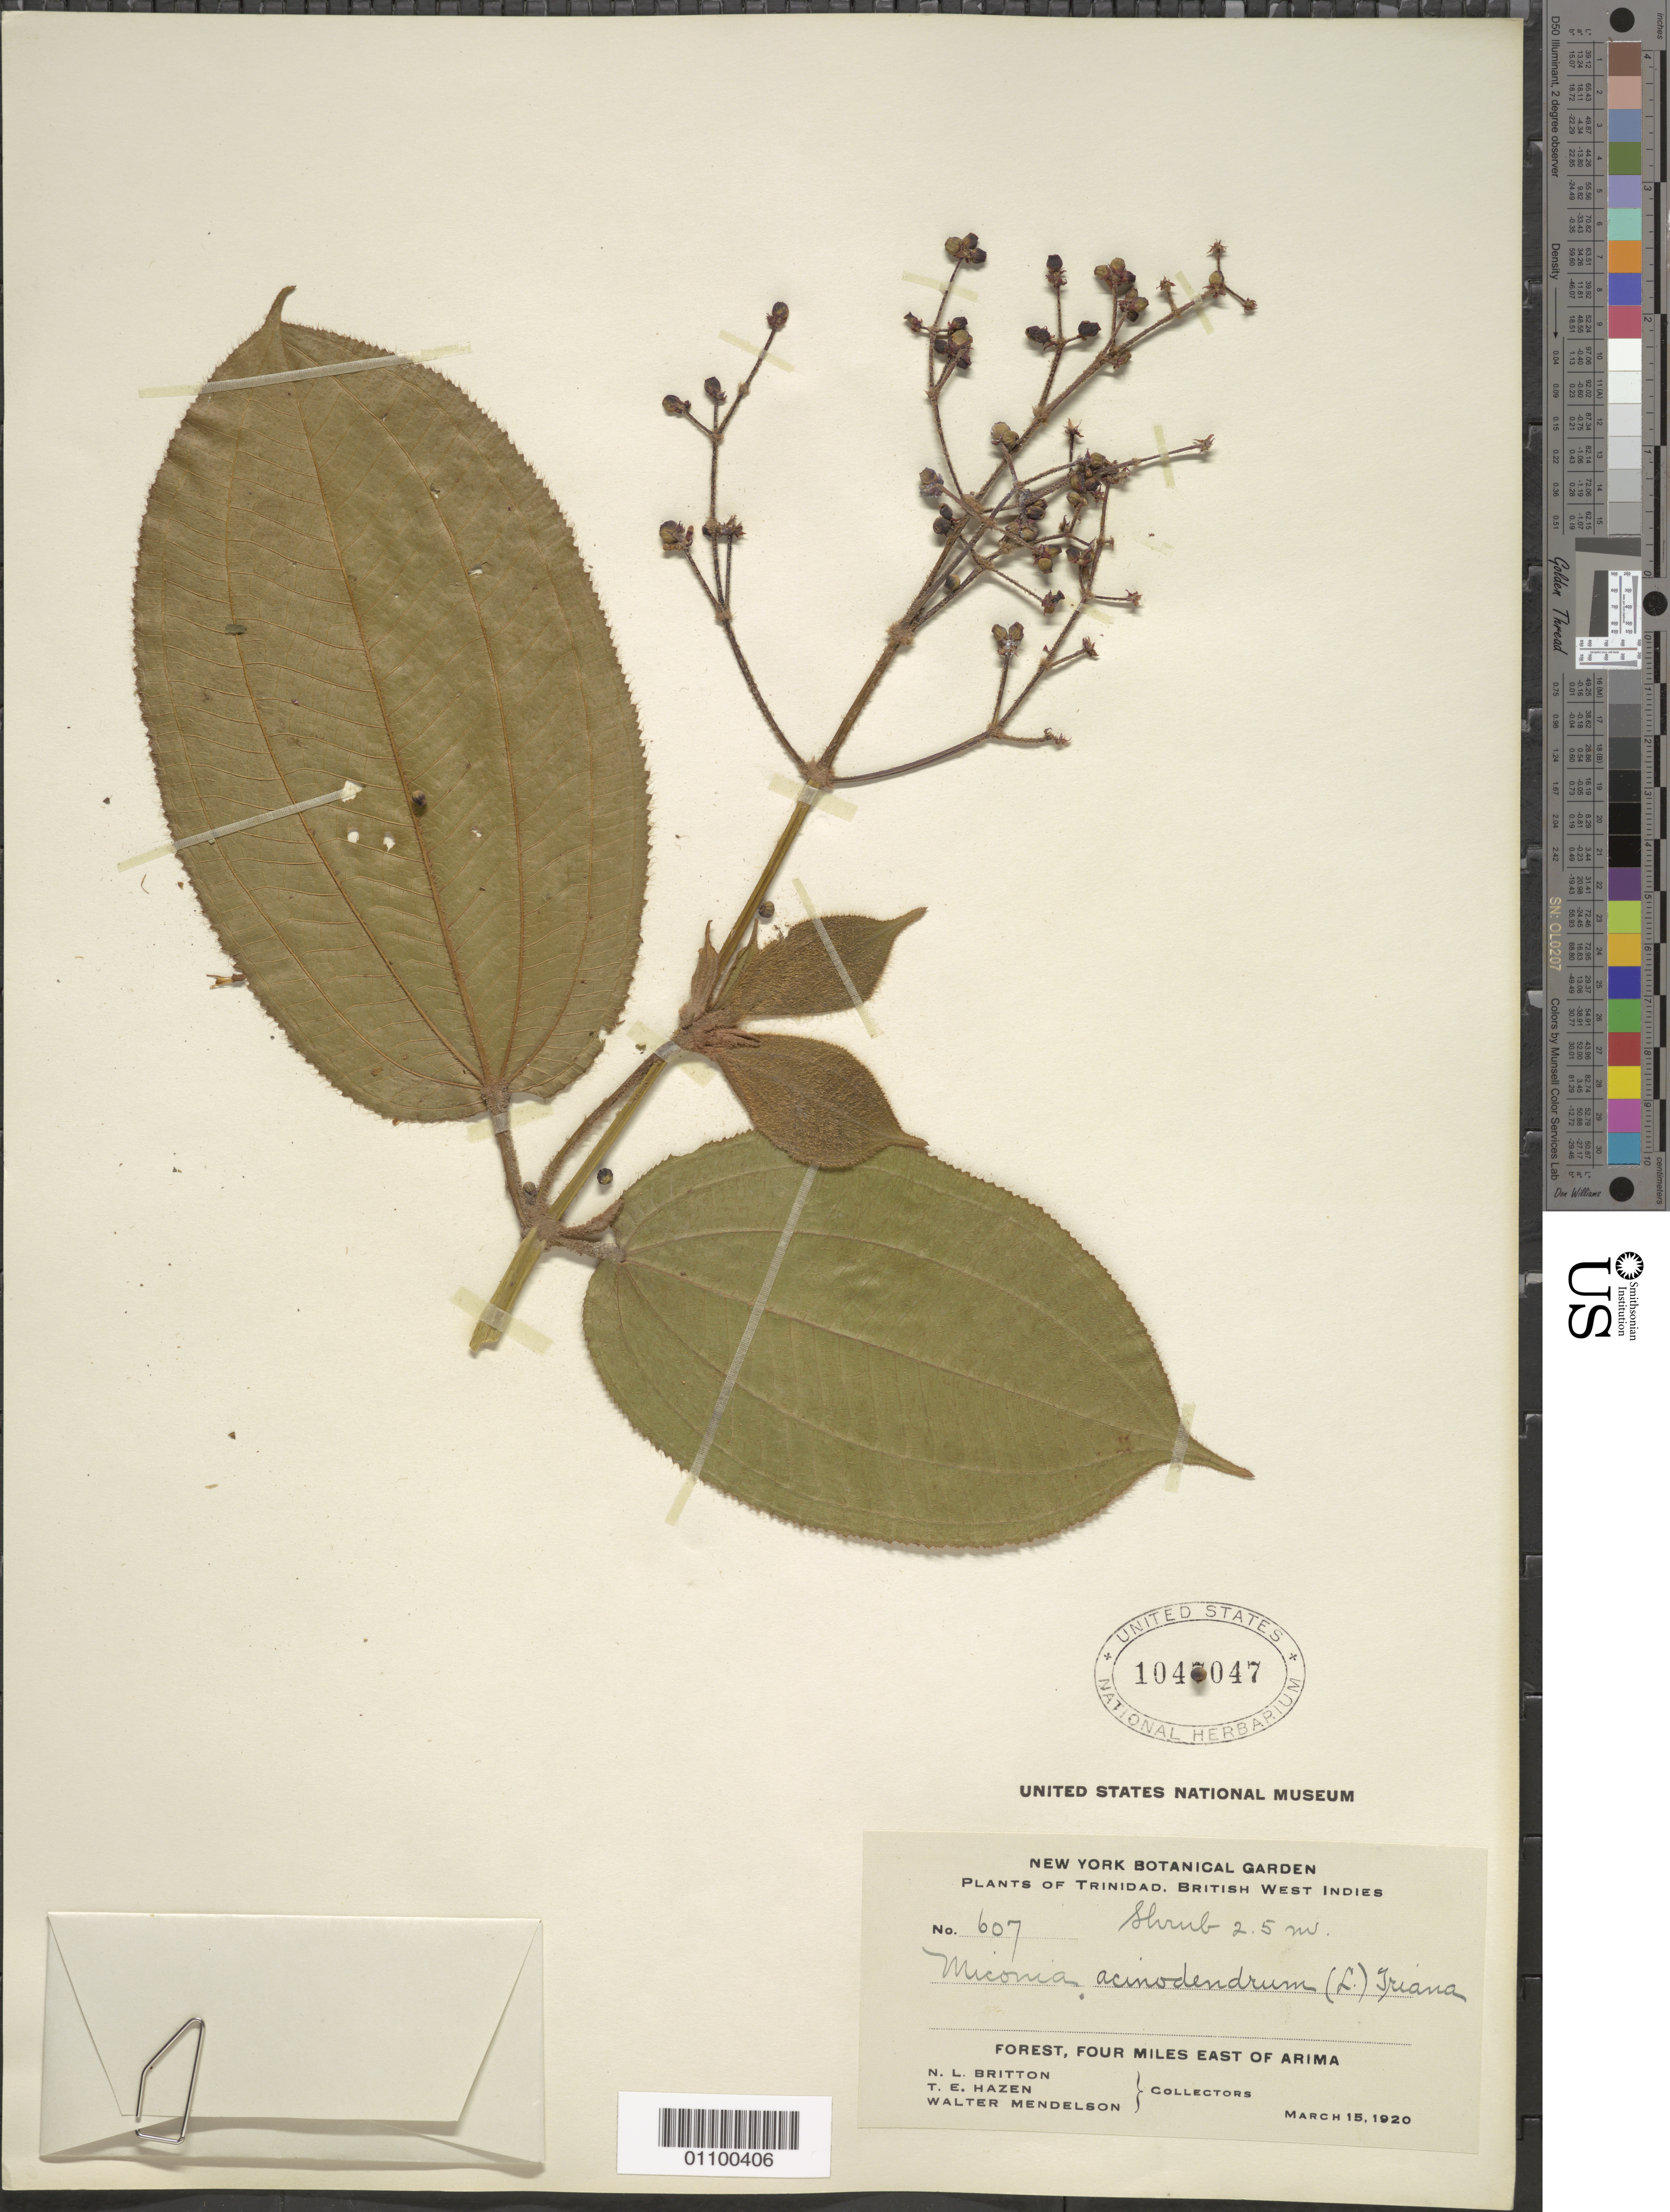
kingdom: Plantae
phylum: Tracheophyta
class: Magnoliopsida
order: Myrtales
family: Melastomataceae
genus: Miconia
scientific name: Miconia acinodendron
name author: (L.) Sweet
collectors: N. Britton, T. E. Hazen & W. Mendelson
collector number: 607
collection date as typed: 15 Mar 1920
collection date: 1920-03-15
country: Trinidad and Tobago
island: Trinidad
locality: Forest, 4 mi E of Arima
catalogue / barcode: US 1047047